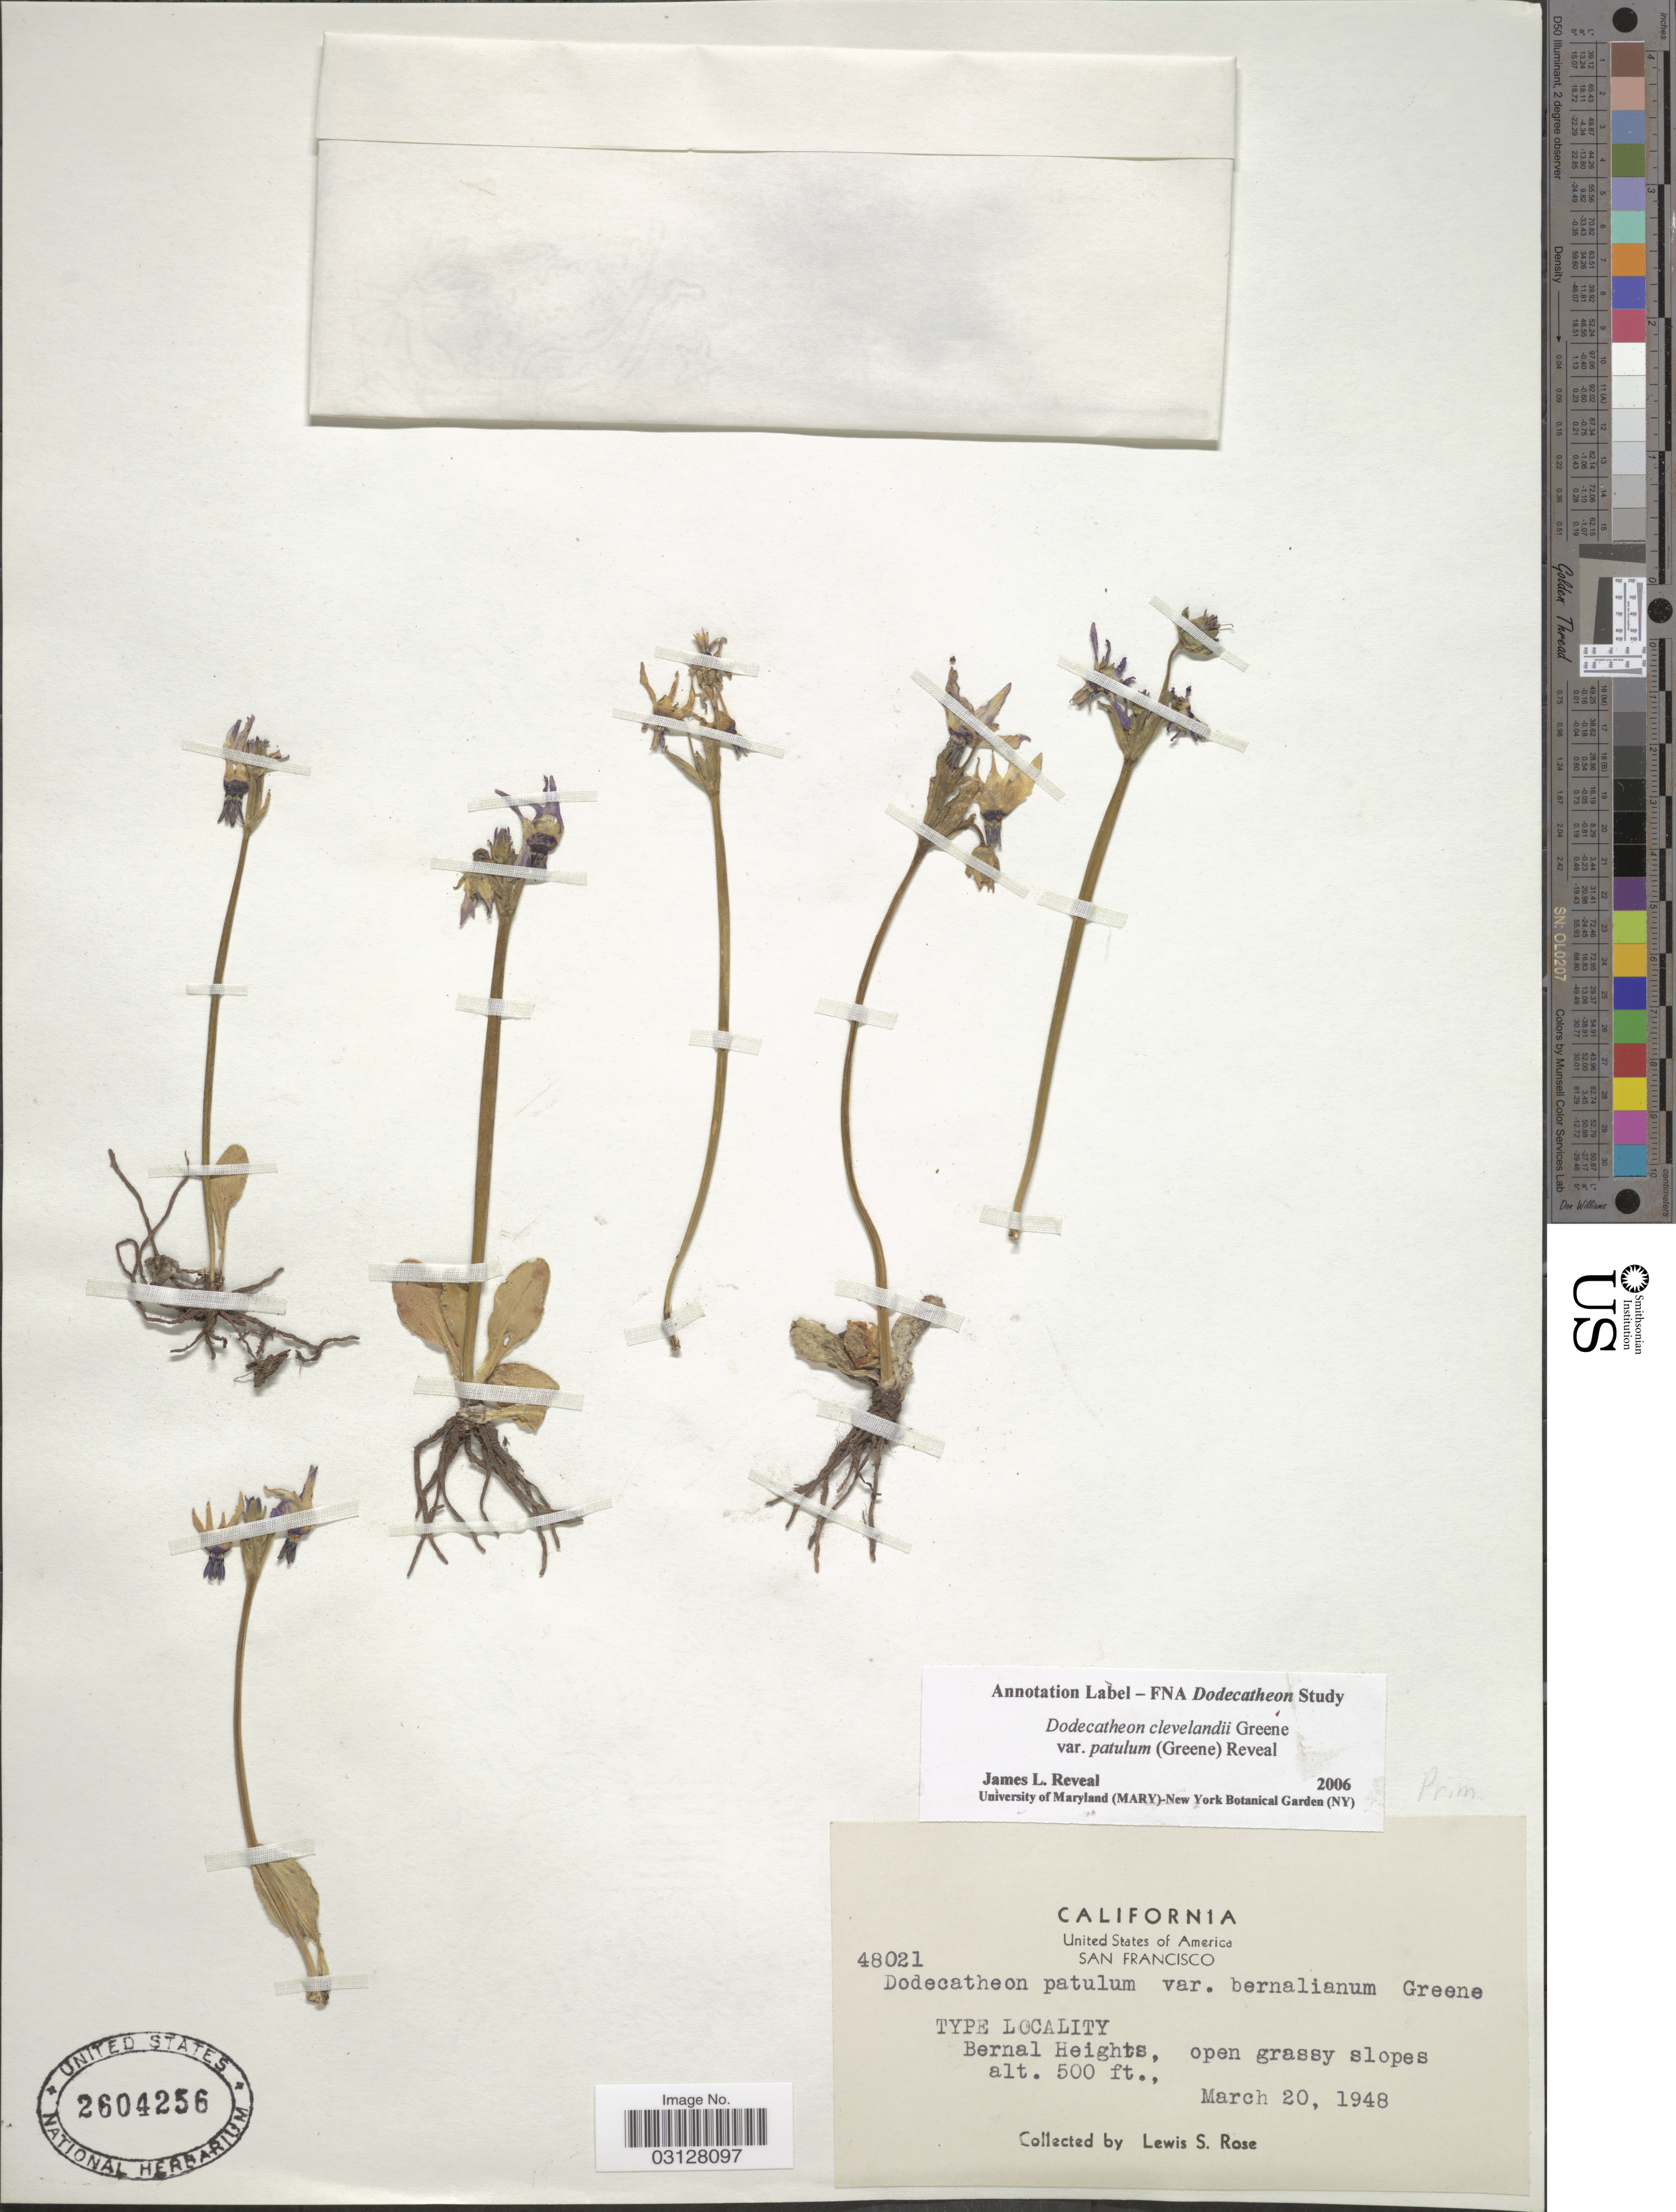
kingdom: Plantae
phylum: Tracheophyta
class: Magnoliopsida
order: Ericales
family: Primulaceae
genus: Dodecatheon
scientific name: Dodecatheon clevelandii var. patulum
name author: (Kuntze) Reveal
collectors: L. S. Rose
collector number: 48021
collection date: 1948-03-20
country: United States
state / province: California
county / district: San Francisco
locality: San Francisco. [unsure placement] Bernal Heights.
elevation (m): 152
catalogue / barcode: US 2604256